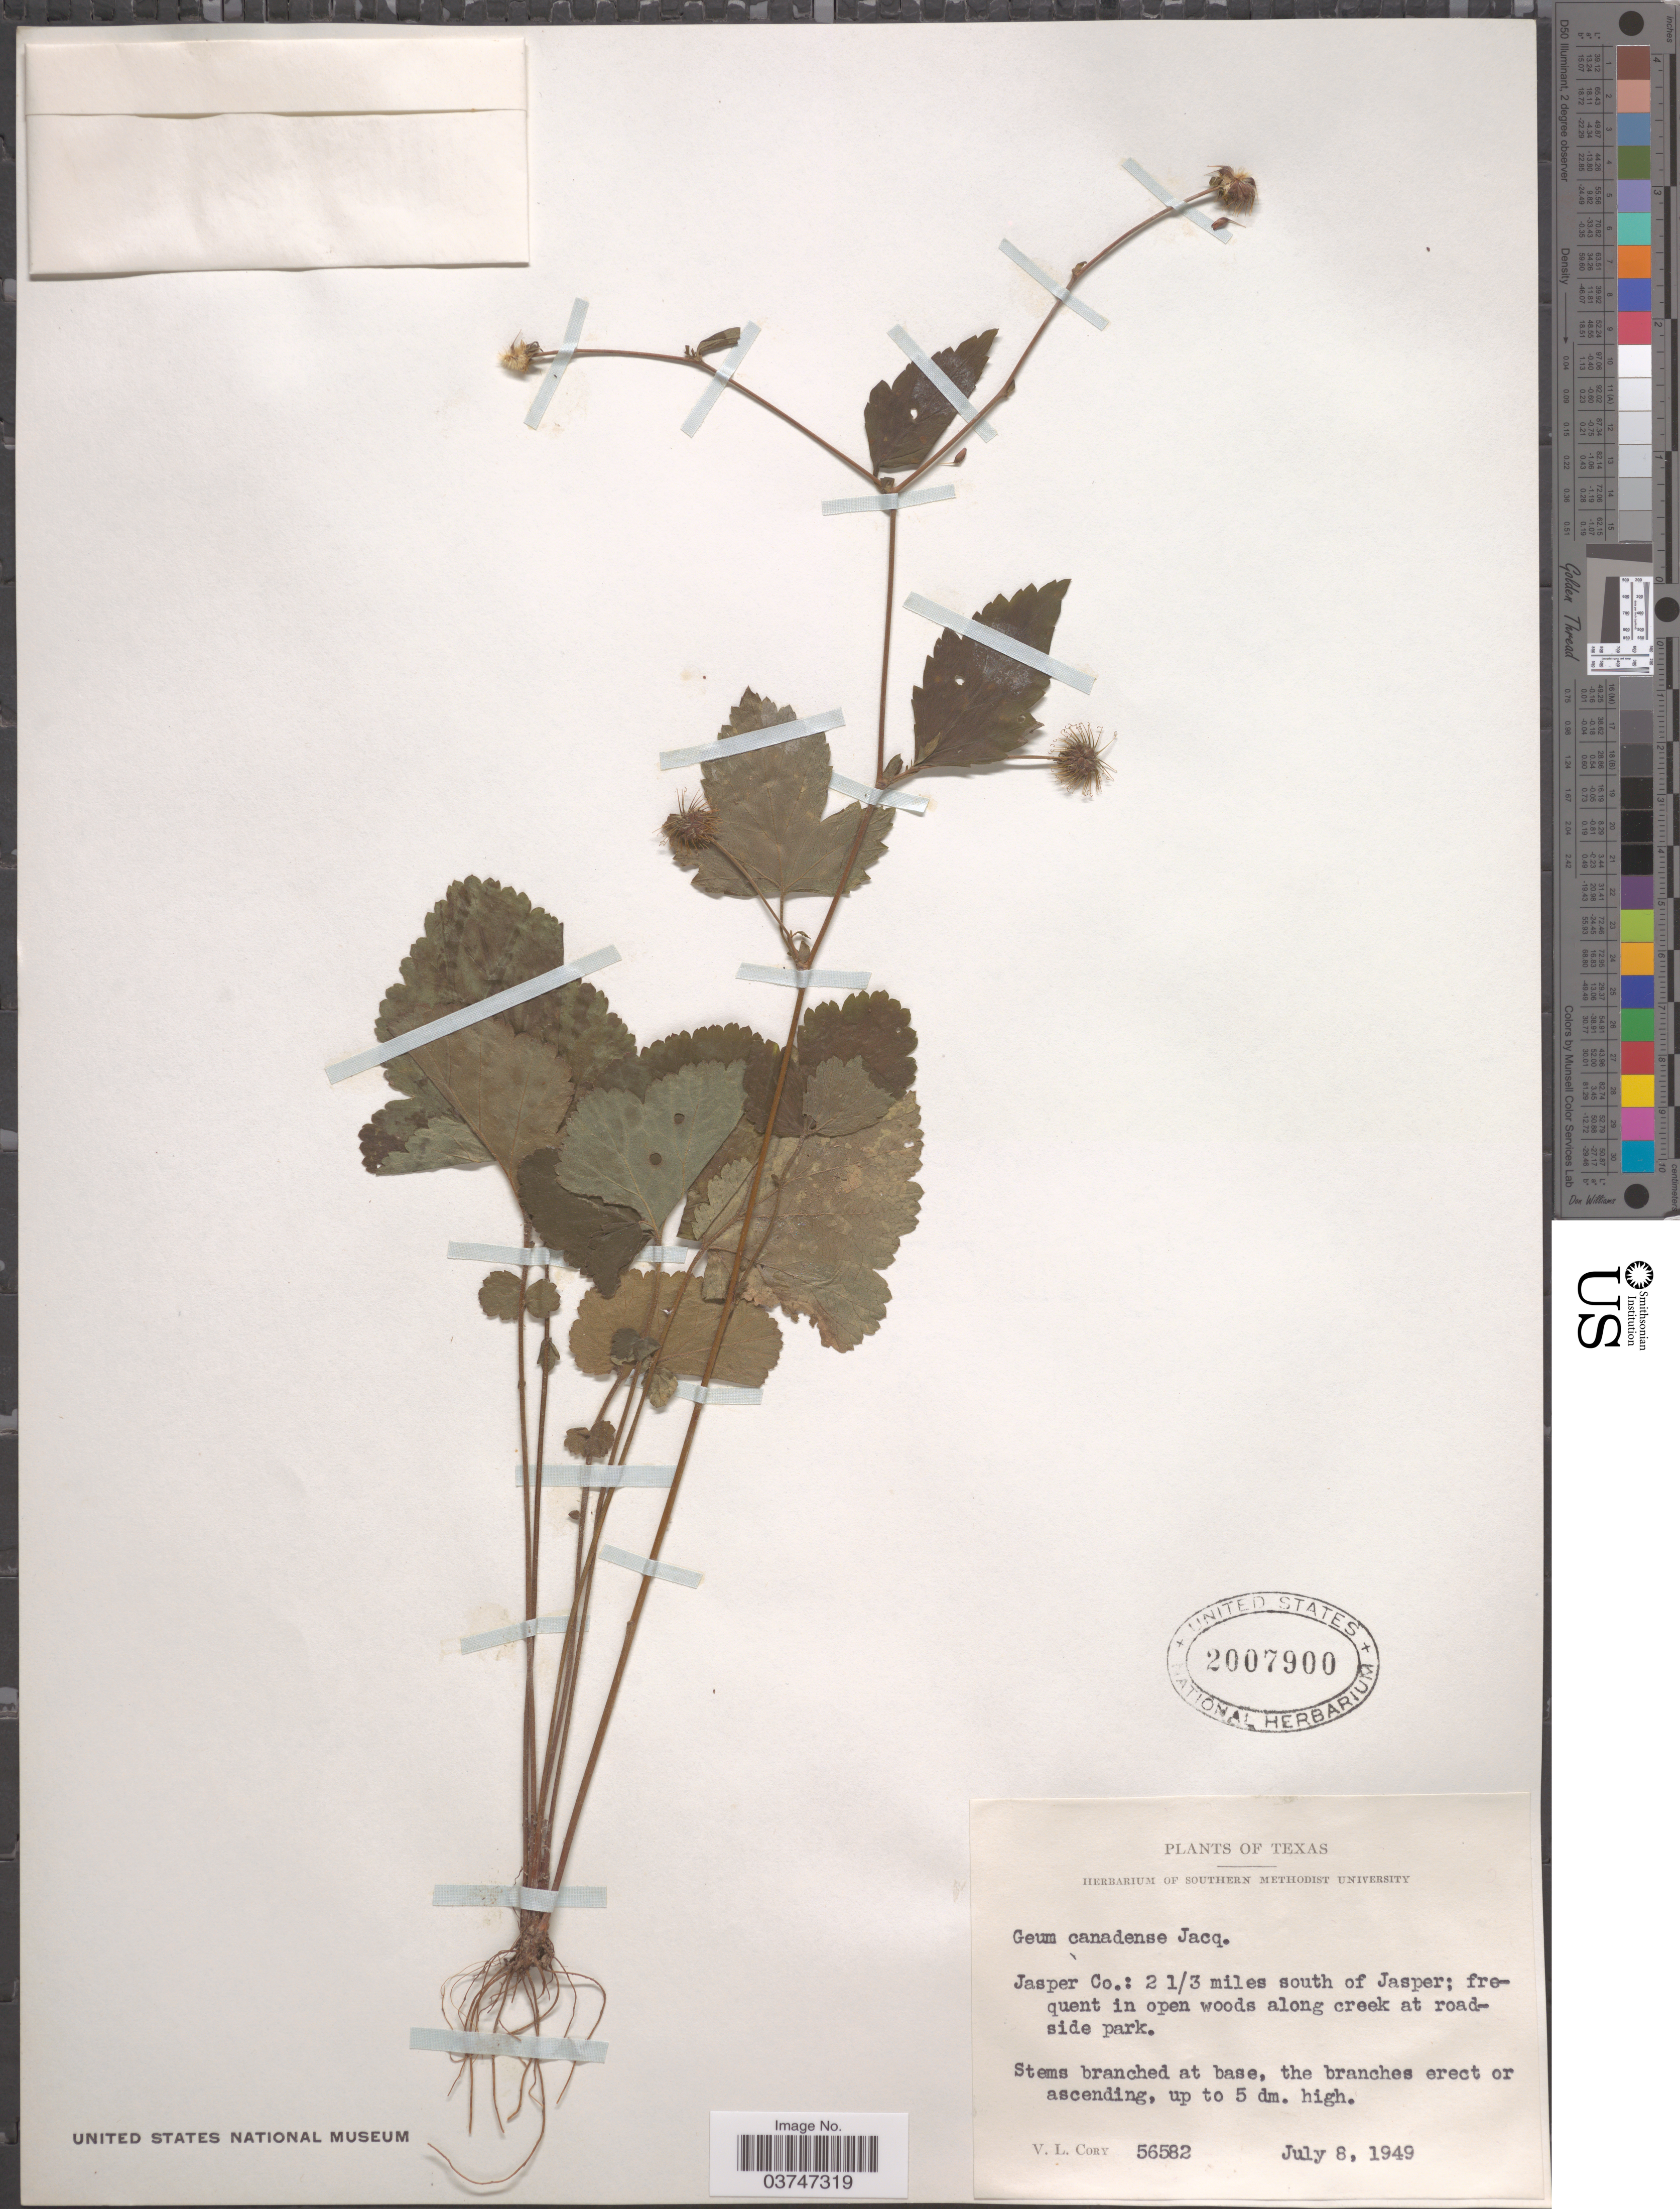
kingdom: Plantae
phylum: Tracheophyta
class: Magnoliopsida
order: Rosales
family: Rosaceae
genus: Geum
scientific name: Geum canadense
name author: Jacq.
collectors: V. Cory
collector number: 56582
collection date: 1949-07-08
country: United States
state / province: Texas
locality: Jasper Co.: 2⅓ miles south of Jasper.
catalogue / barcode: US 2007900